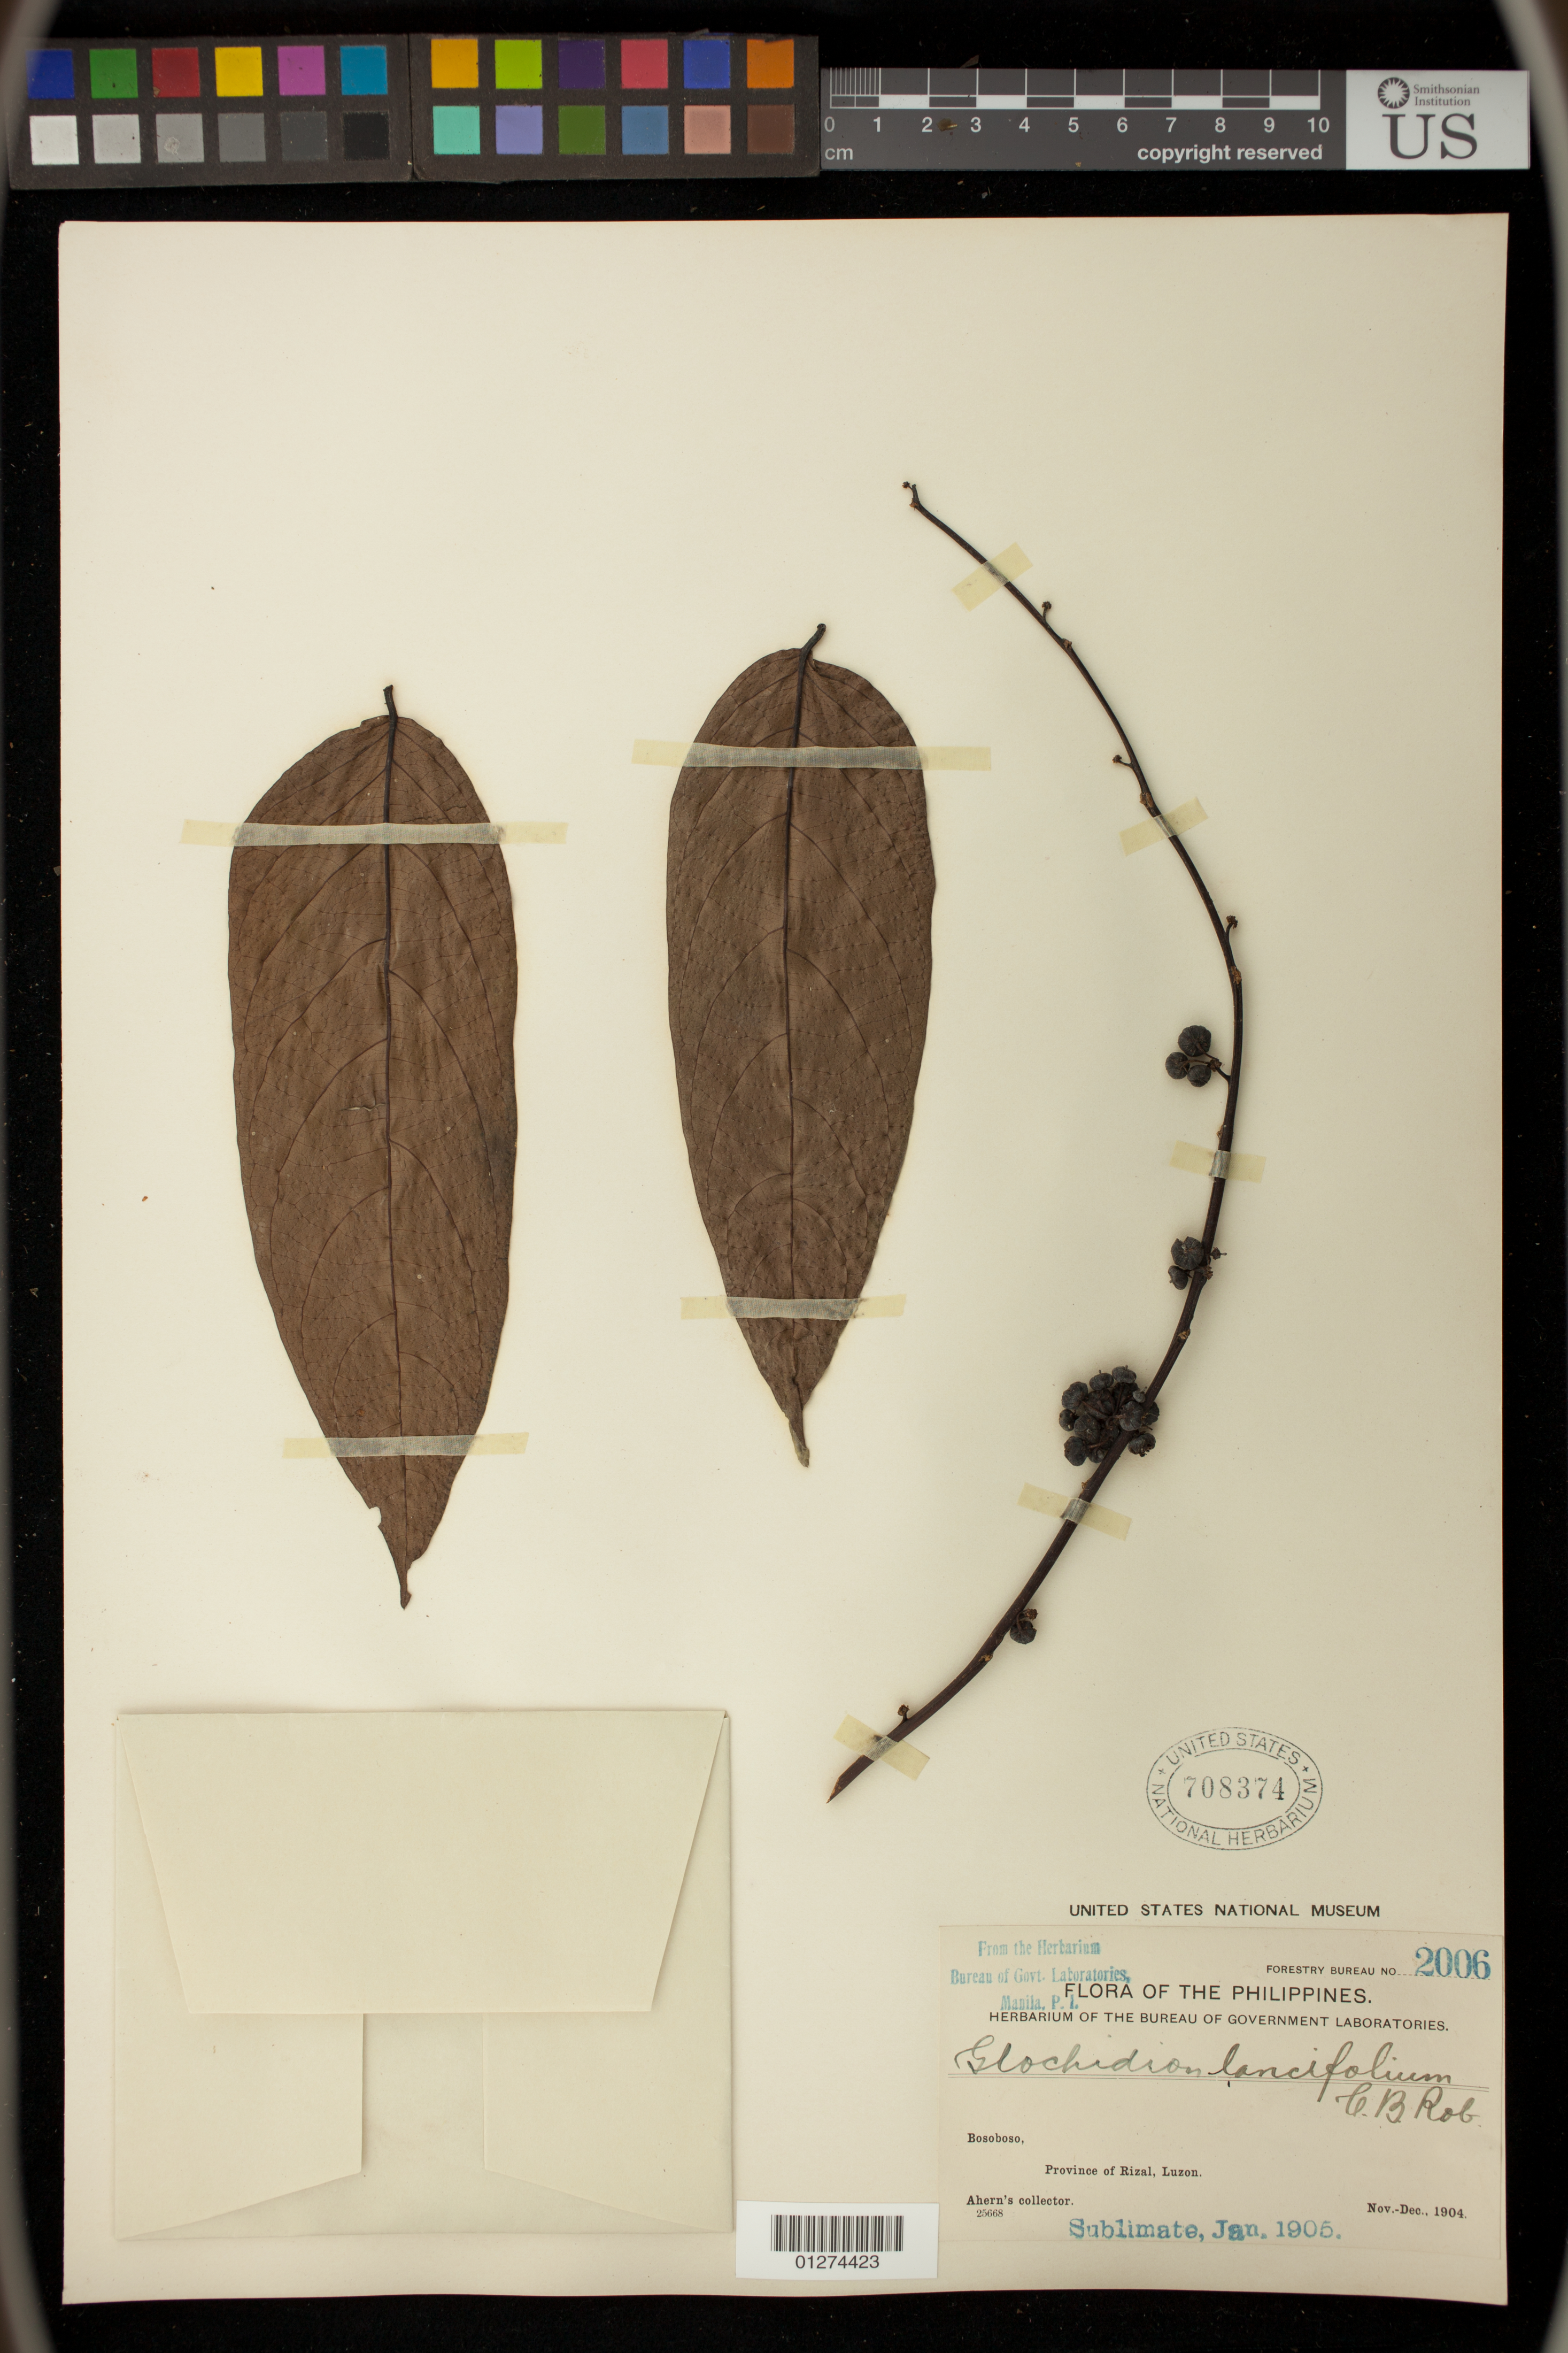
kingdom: Plantae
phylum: Tracheophyta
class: Magnoliopsida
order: Malpighiales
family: Phyllanthaceae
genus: Glochidion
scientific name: Glochidion urophylloides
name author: Elmer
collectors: Ahern's collector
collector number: For. Bur. 2006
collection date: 1904-11/1904-12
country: Philippines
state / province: Calabarzon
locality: Bosoboso, Province of Rizal, Luzon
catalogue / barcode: US 708374